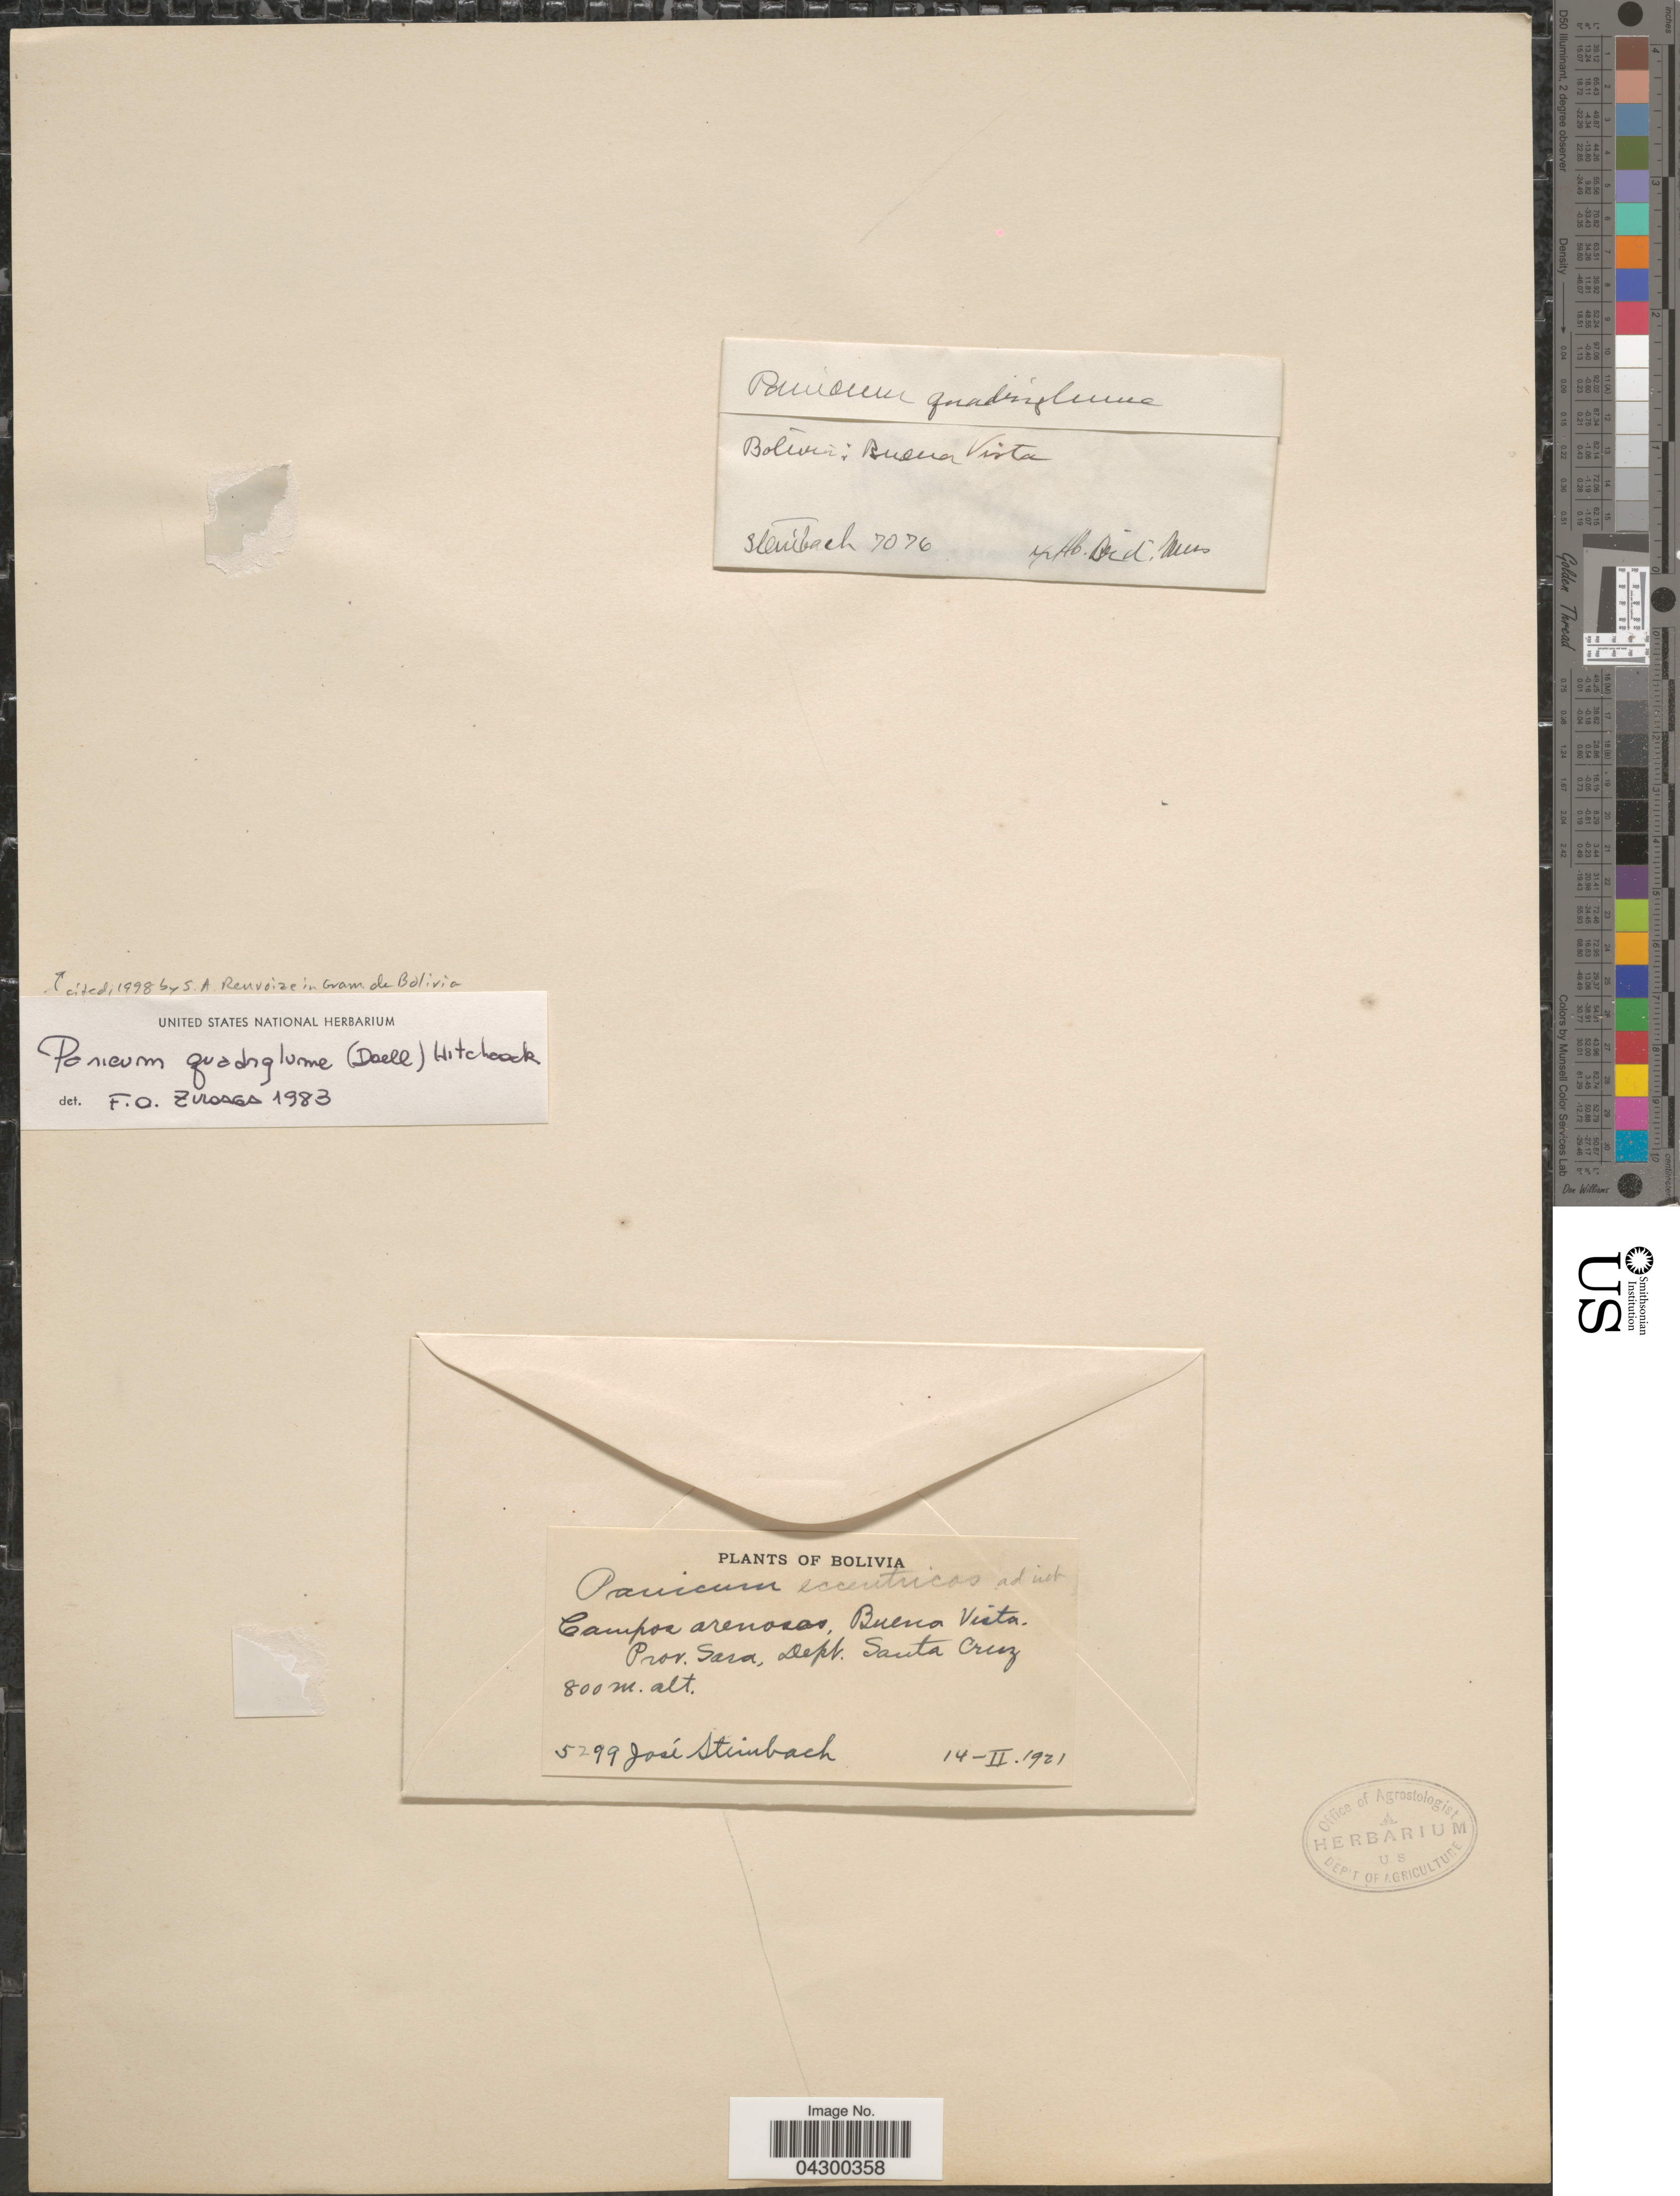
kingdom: Plantae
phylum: Tracheophyta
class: Liliopsida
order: Poales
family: Poaceae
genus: Panicum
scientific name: Panicum quadriglume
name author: (Döll) Hitchc.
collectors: J. Steinbach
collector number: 7076/5299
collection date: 1921-02-14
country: Bolivia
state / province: Santa Cruz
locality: Campos arenosos, Buena Vista. Dept. Santa Cruz.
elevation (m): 800